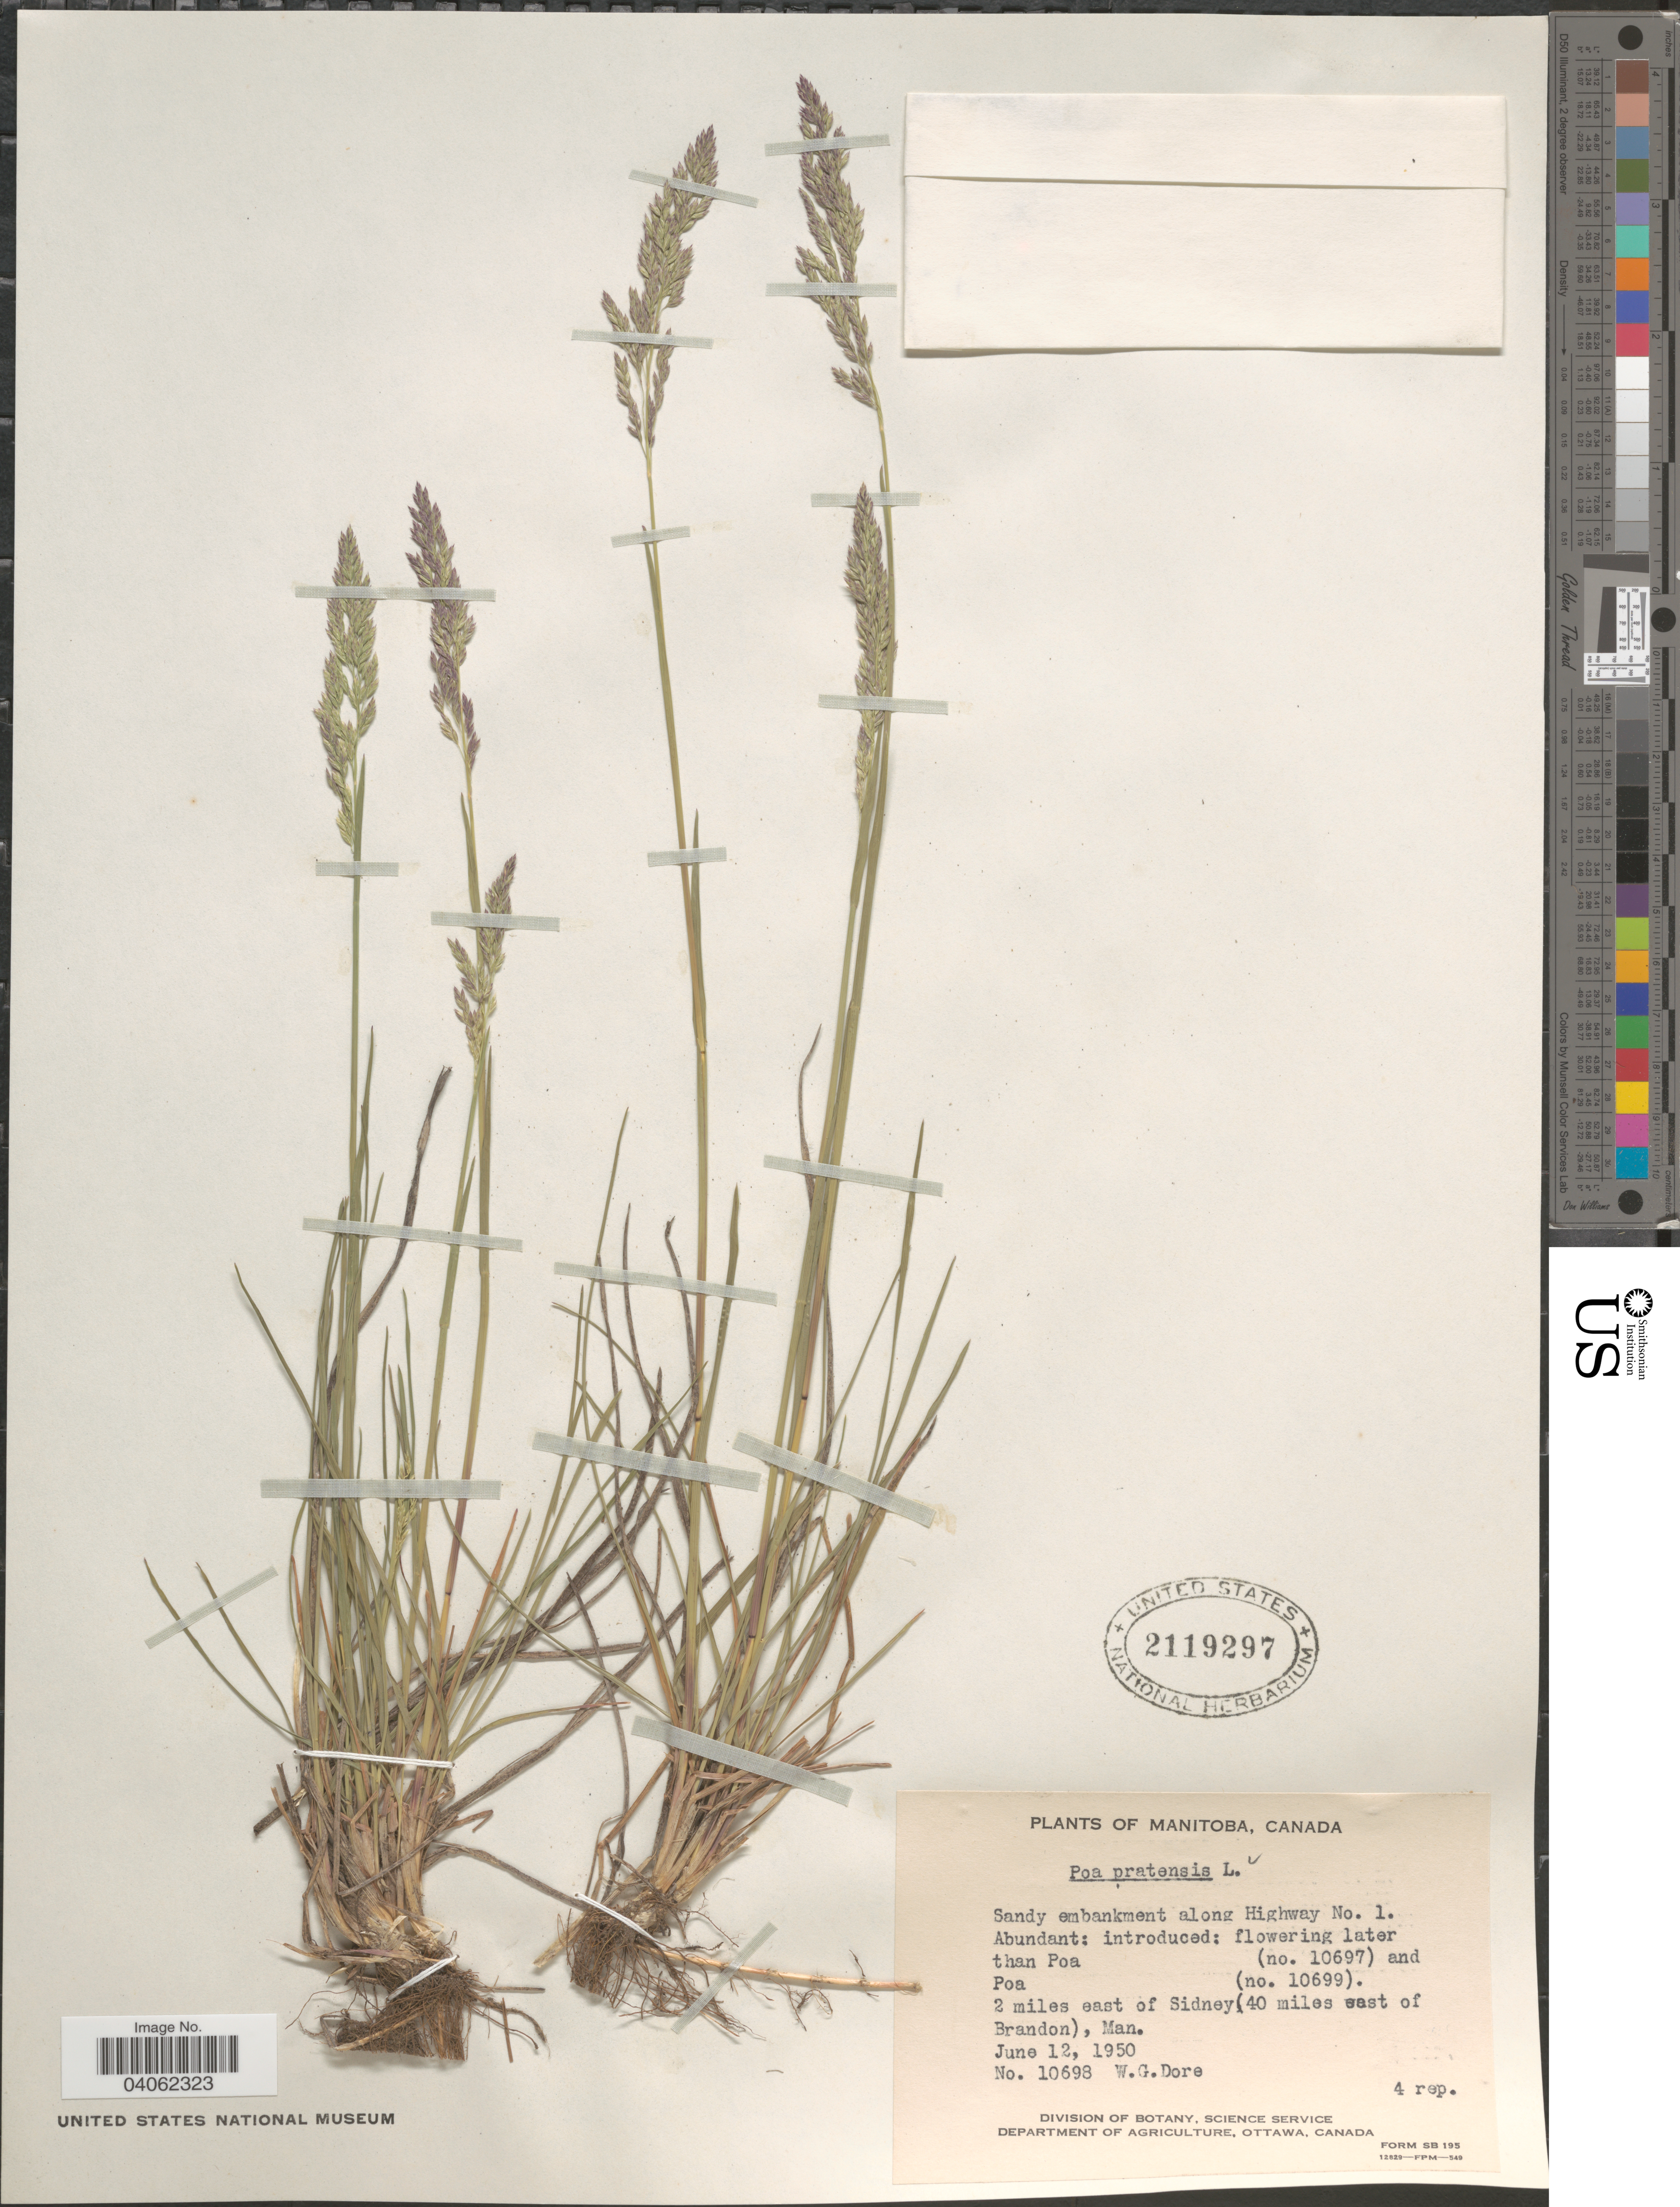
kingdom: Plantae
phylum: Tracheophyta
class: Liliopsida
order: Poales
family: Poaceae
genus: Poa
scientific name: Poa pratensis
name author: L.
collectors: W. Dore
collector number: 10698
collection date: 1950-06-12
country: Canada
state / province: Manitoba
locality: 2 miles east of Sidney (40 miles east of Brandon).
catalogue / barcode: US 2119297